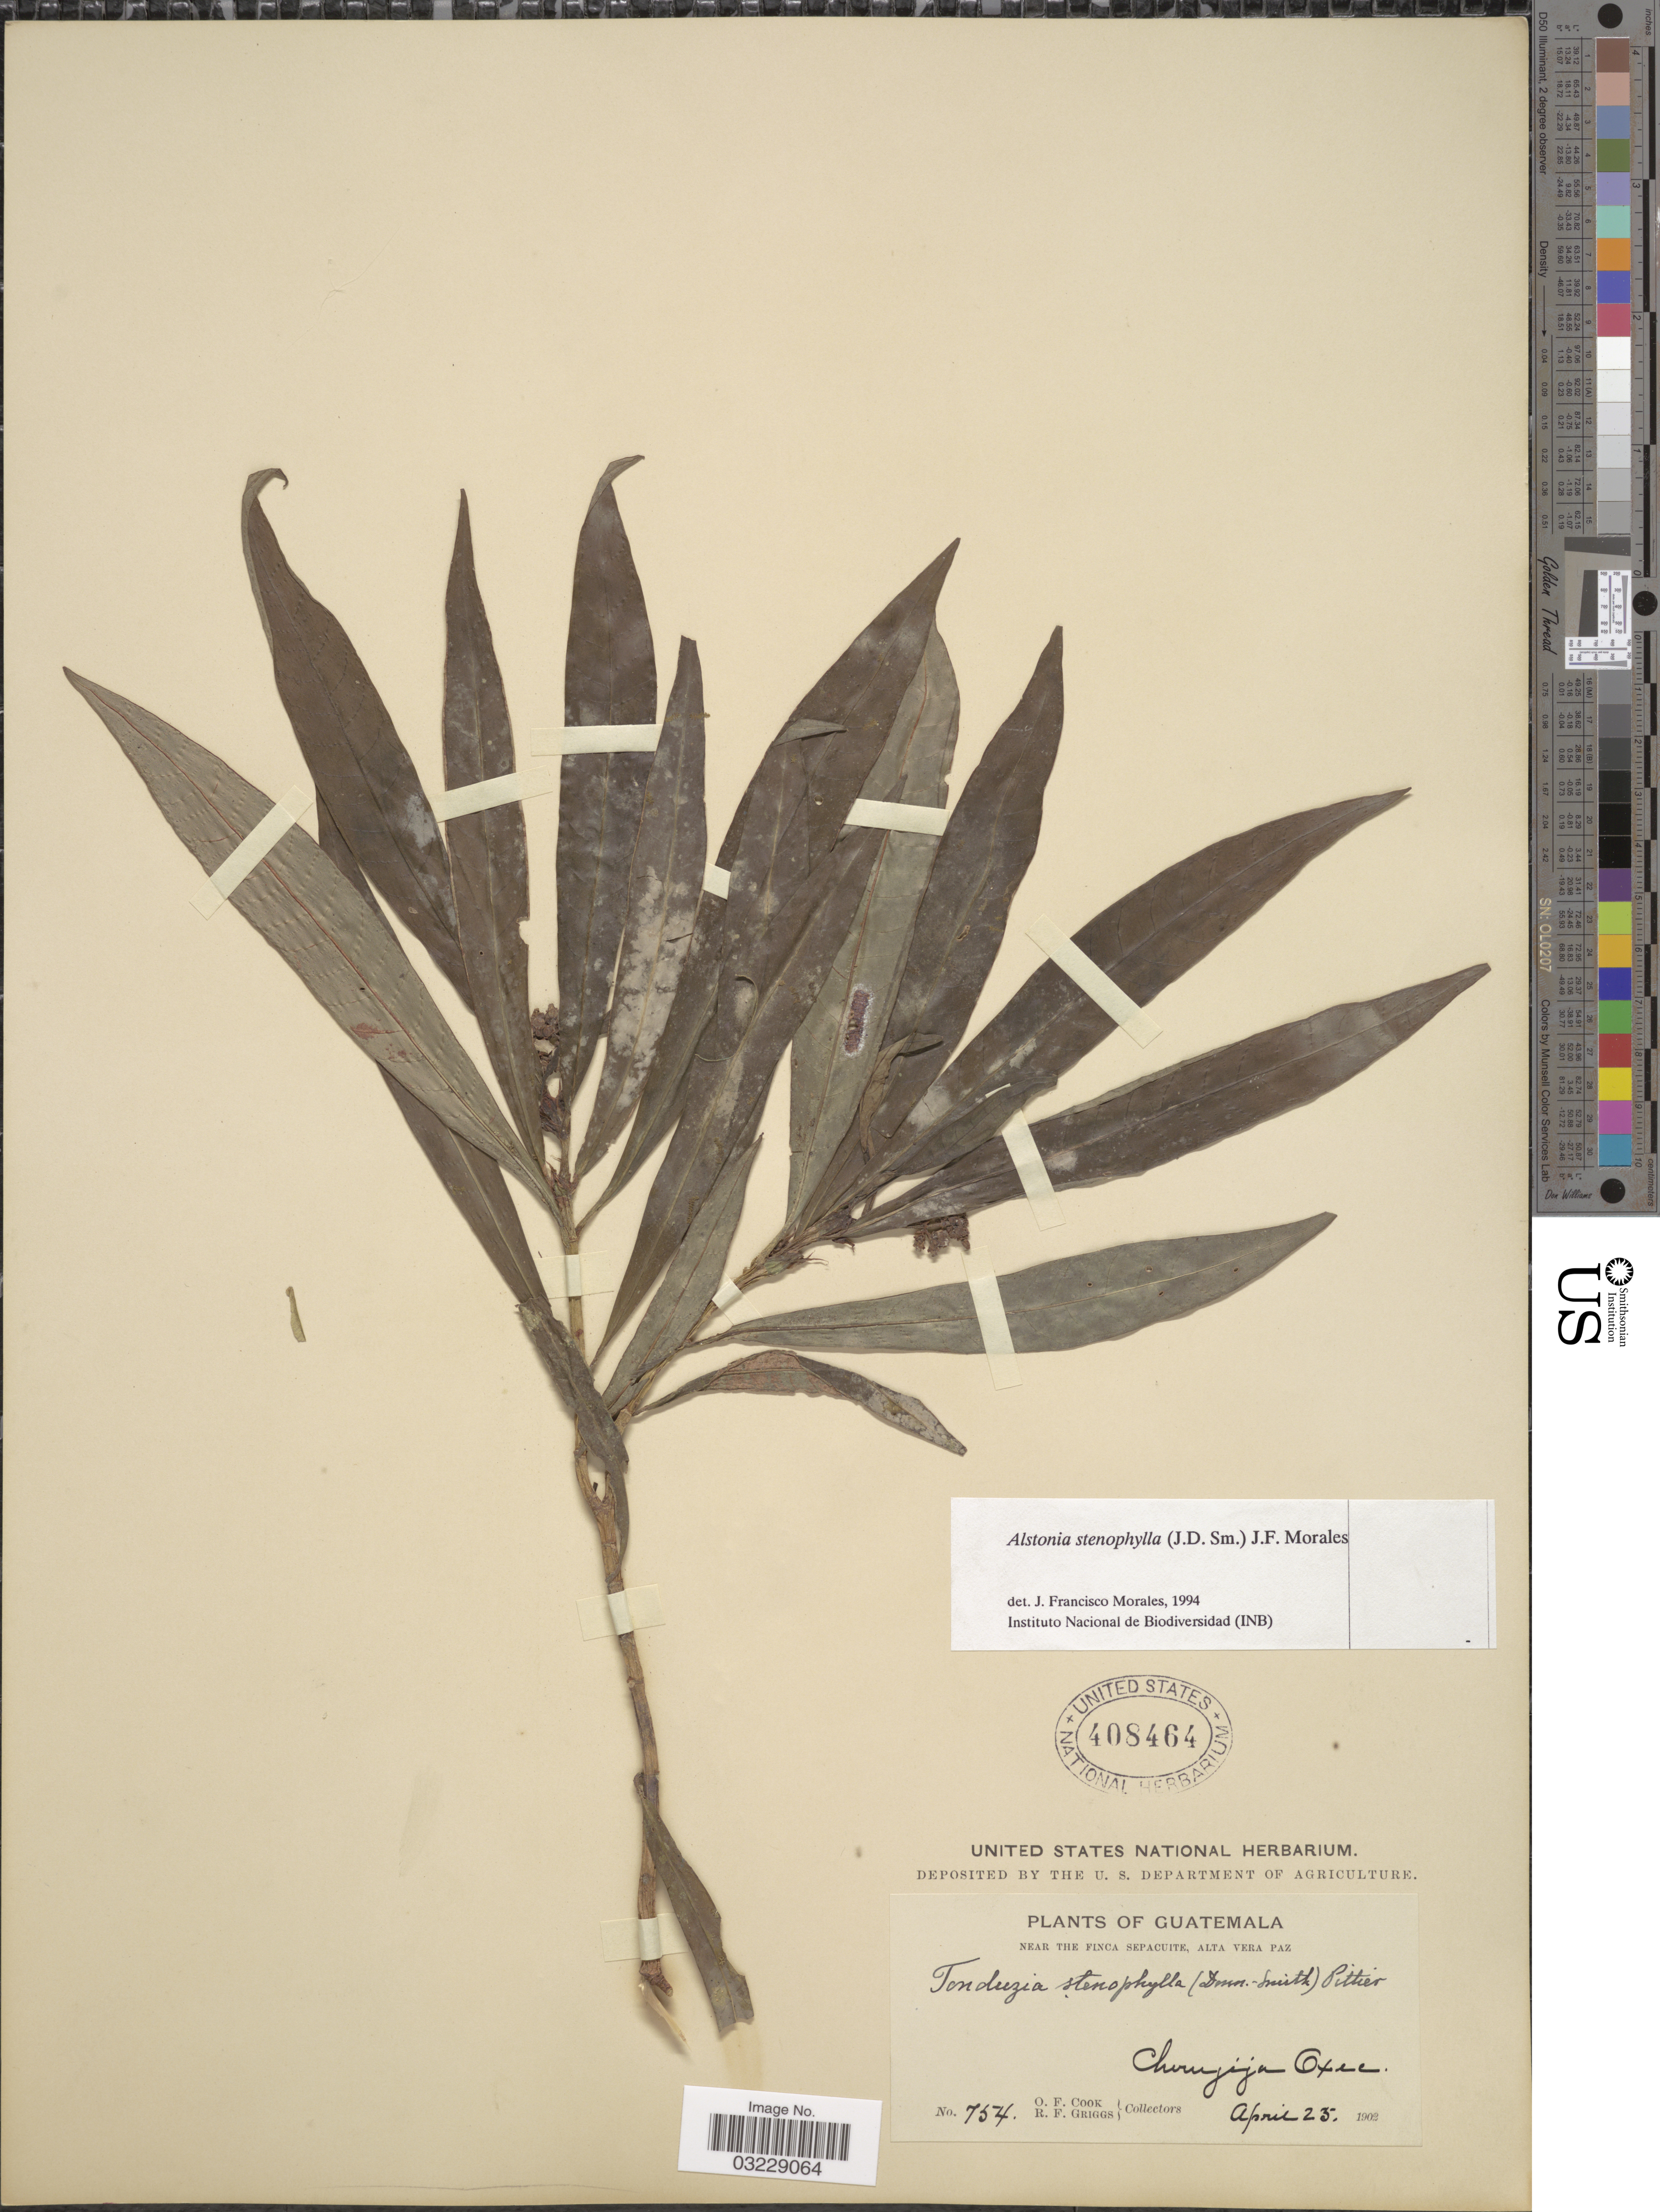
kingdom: Plantae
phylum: Tracheophyta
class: Magnoliopsida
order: Gentianales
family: Apocynaceae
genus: Alstonia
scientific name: Alstonia stenophylla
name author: Guillaumin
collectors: O. F. Cook & R. F. Griggs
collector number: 754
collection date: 1902-04-25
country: Guatemala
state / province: Alta Verapaz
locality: Near The Finca Sepacuite. Cherujija Oxec.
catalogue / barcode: US 408464